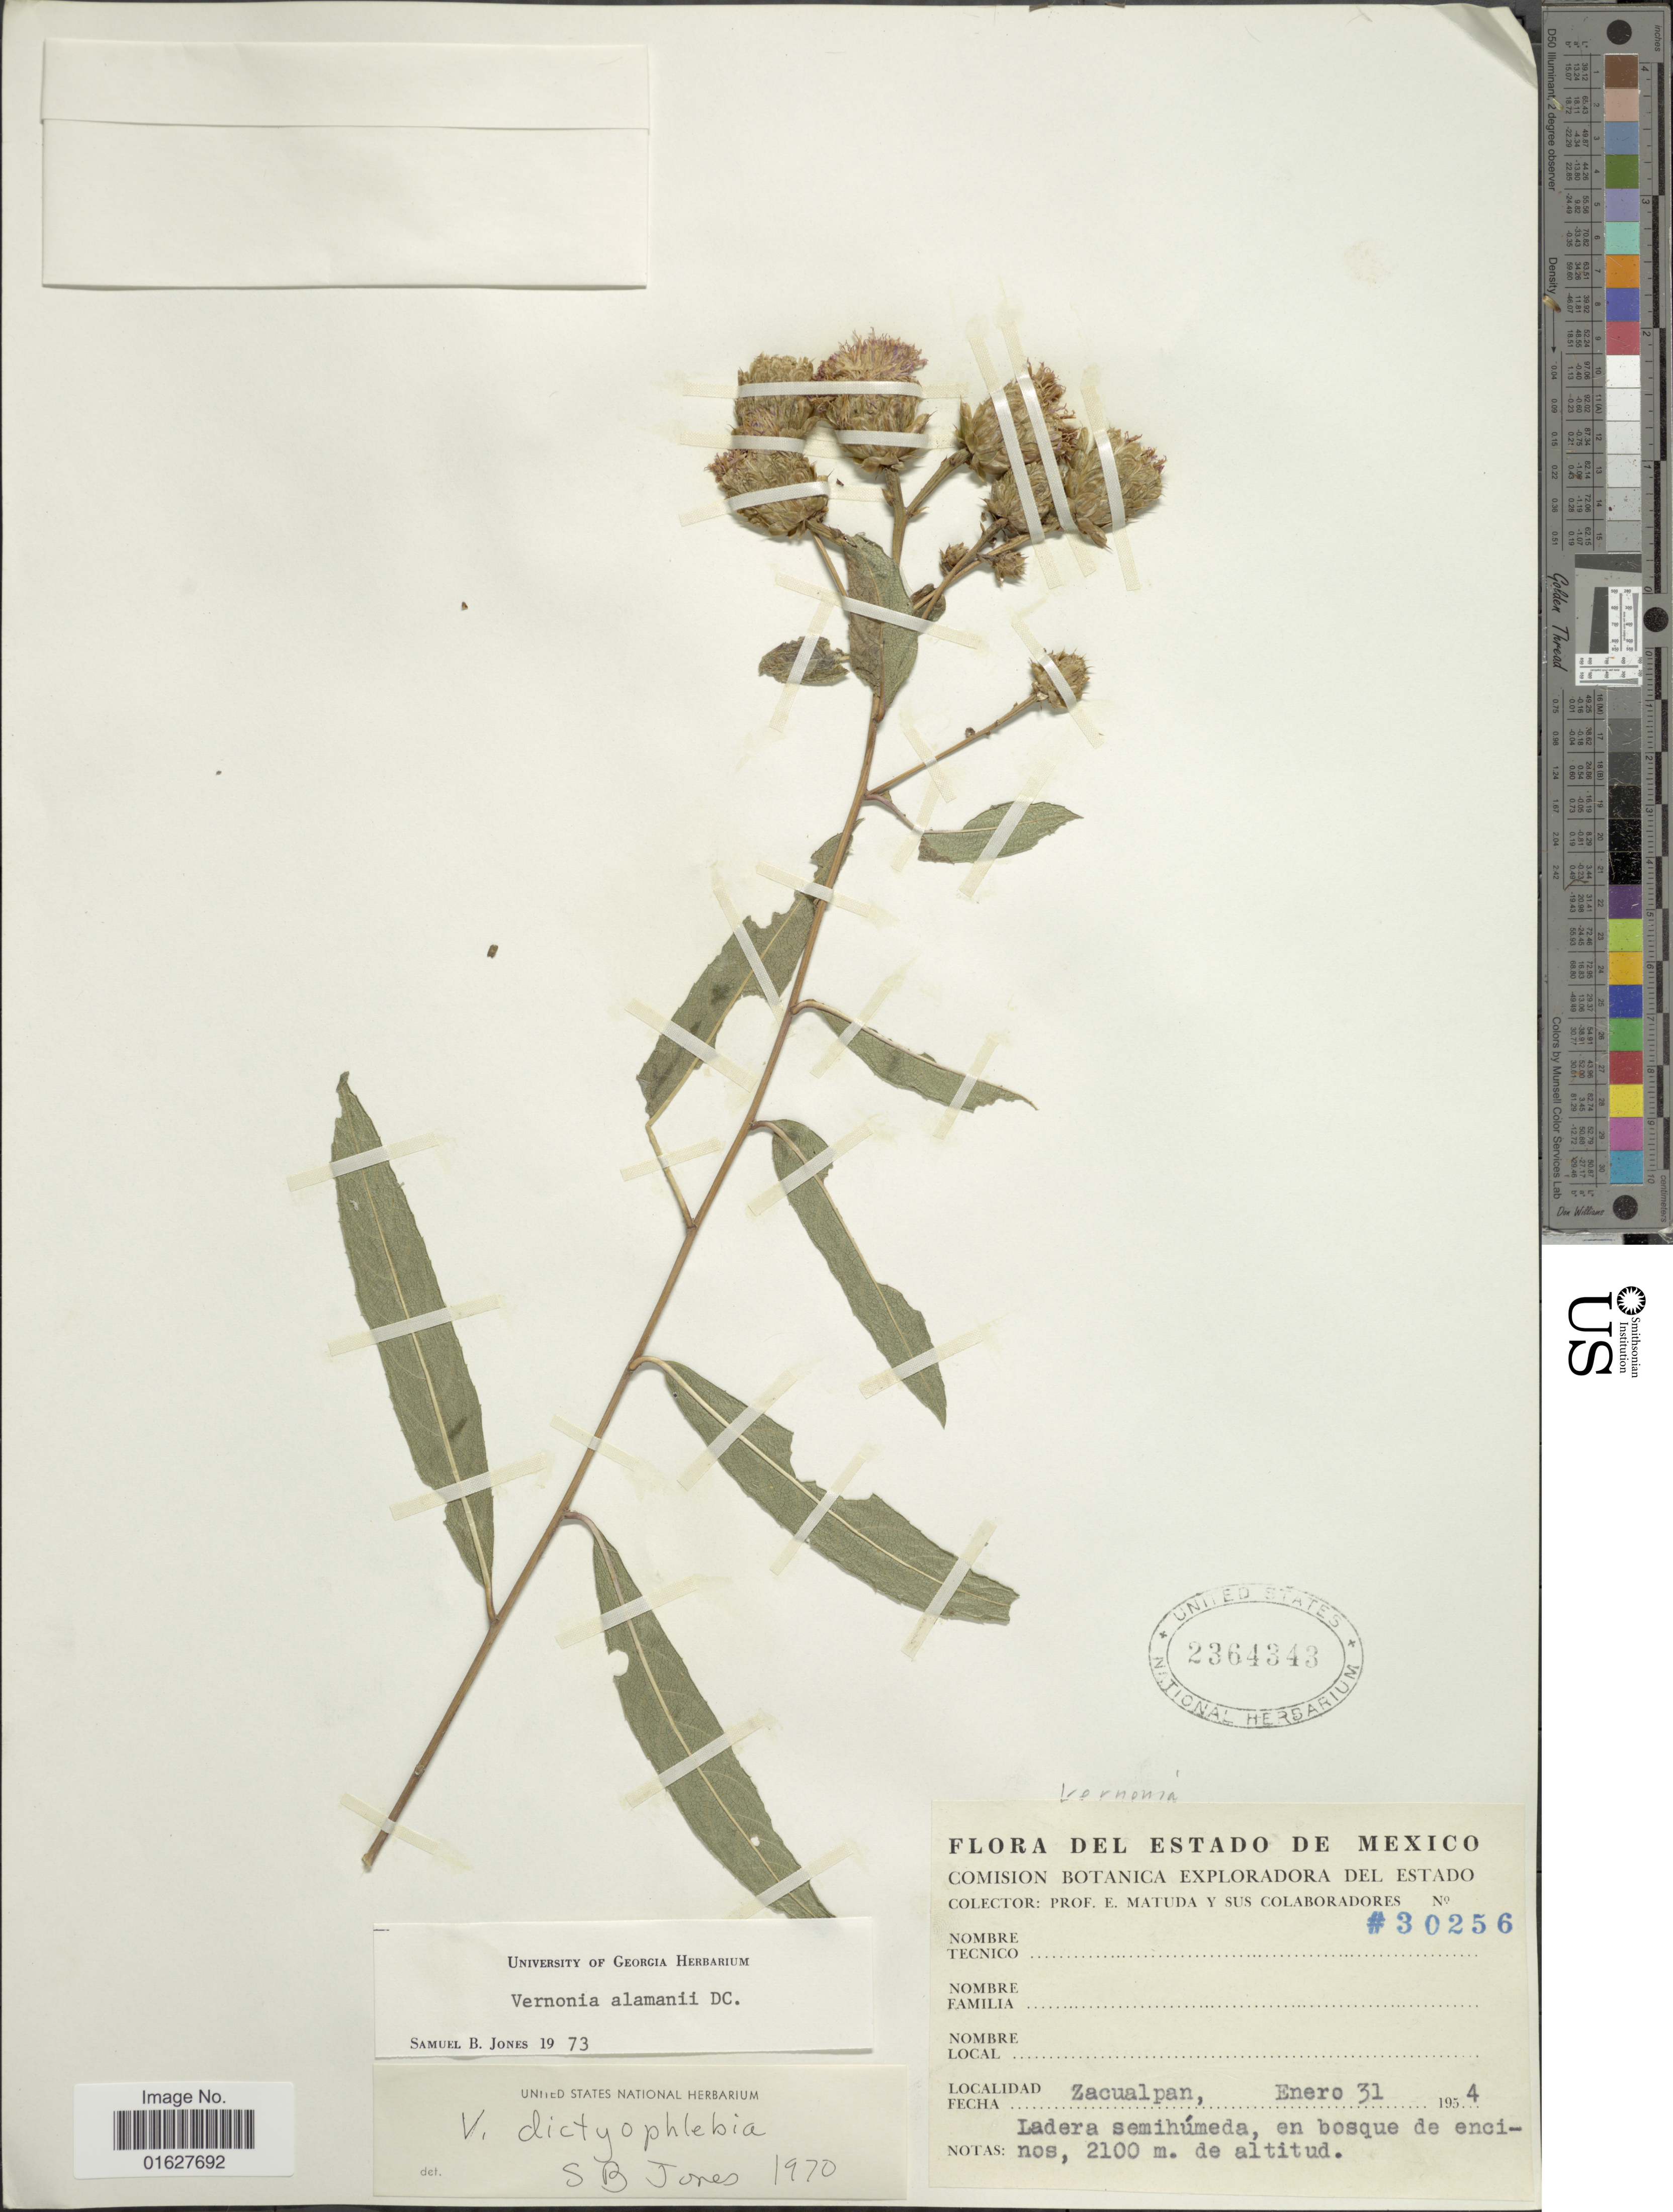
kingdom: Plantae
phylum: Tracheophyta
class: Magnoliopsida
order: Asterales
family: Asteraceae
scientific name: Vickianthus alamanii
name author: (DC.) H. Rob.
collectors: E. Matuda & et al.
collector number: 30256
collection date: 1954-01-31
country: Mexico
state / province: México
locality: Estado de México. Zacualpan, Ladera semihumeda, en bosque de encinos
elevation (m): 2100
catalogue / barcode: US 2364343